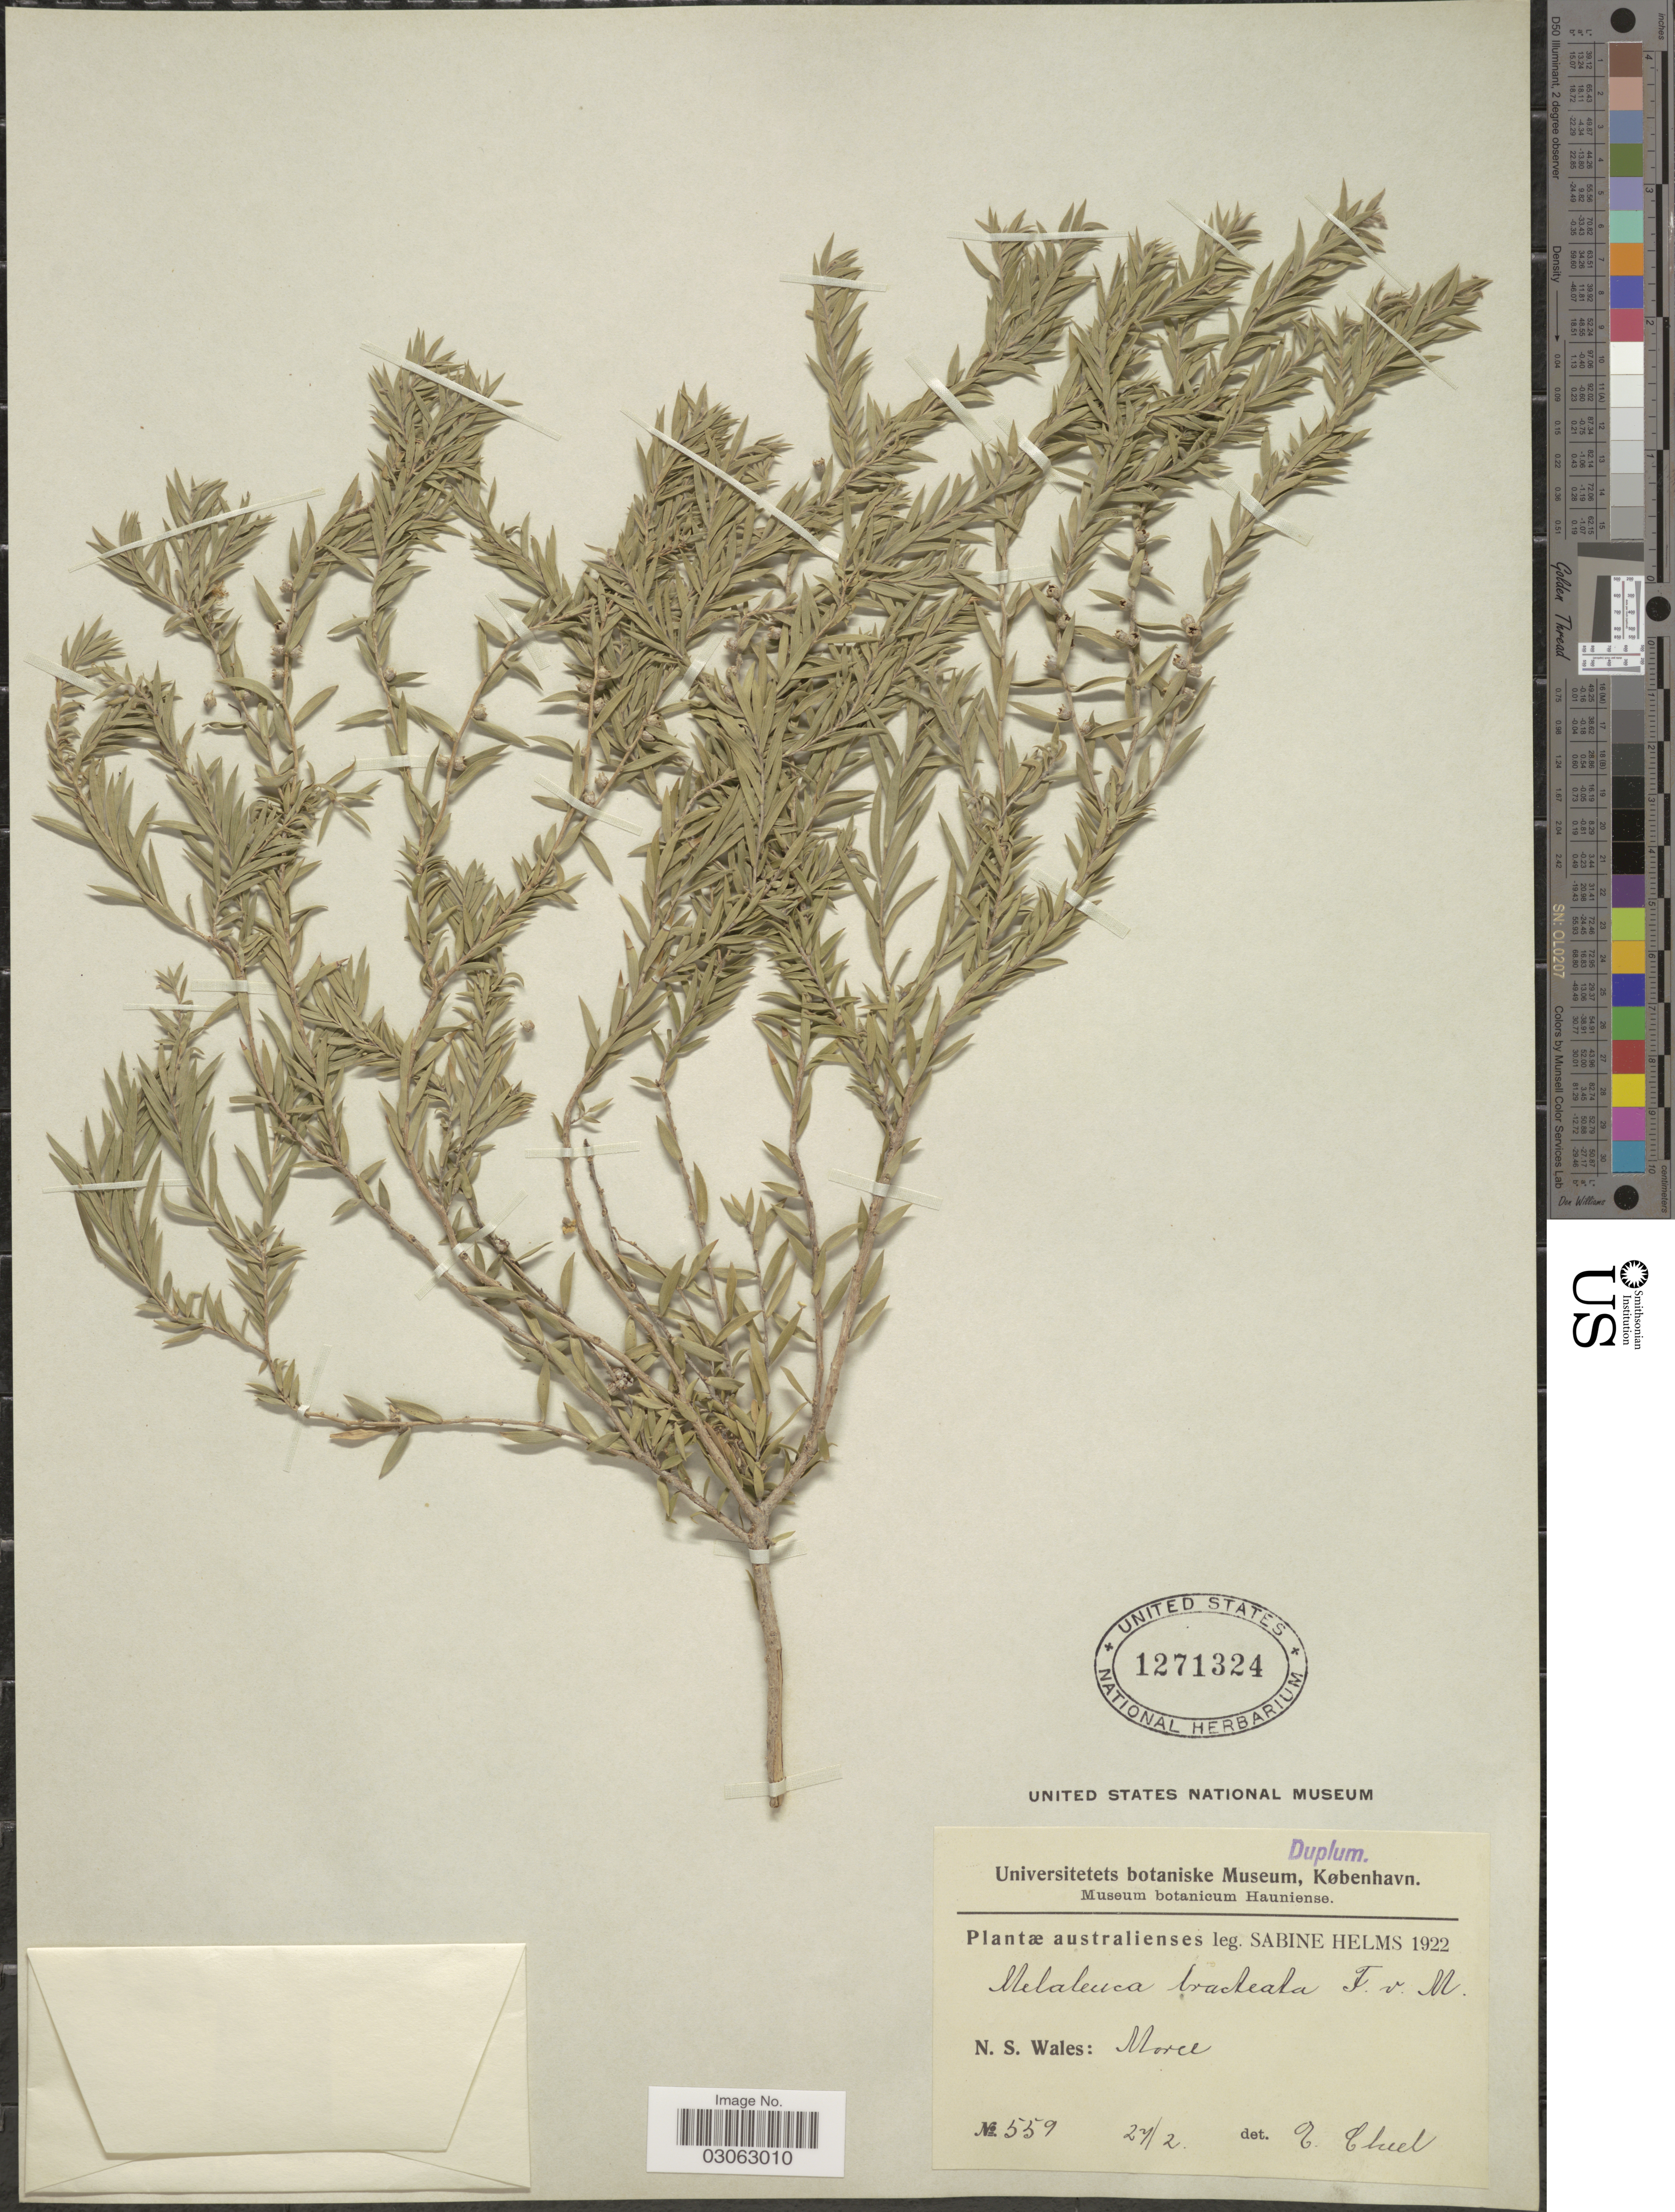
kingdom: Plantae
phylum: Tracheophyta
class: Magnoliopsida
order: Myrtales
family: Myrtaceae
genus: Melaleuca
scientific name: Melaleuca bracteata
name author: F. Muell.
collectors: S. Helms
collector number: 559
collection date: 1922-02-27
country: Australia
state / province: New South Wales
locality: N. S. Wales: Morce.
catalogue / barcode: US 1271324